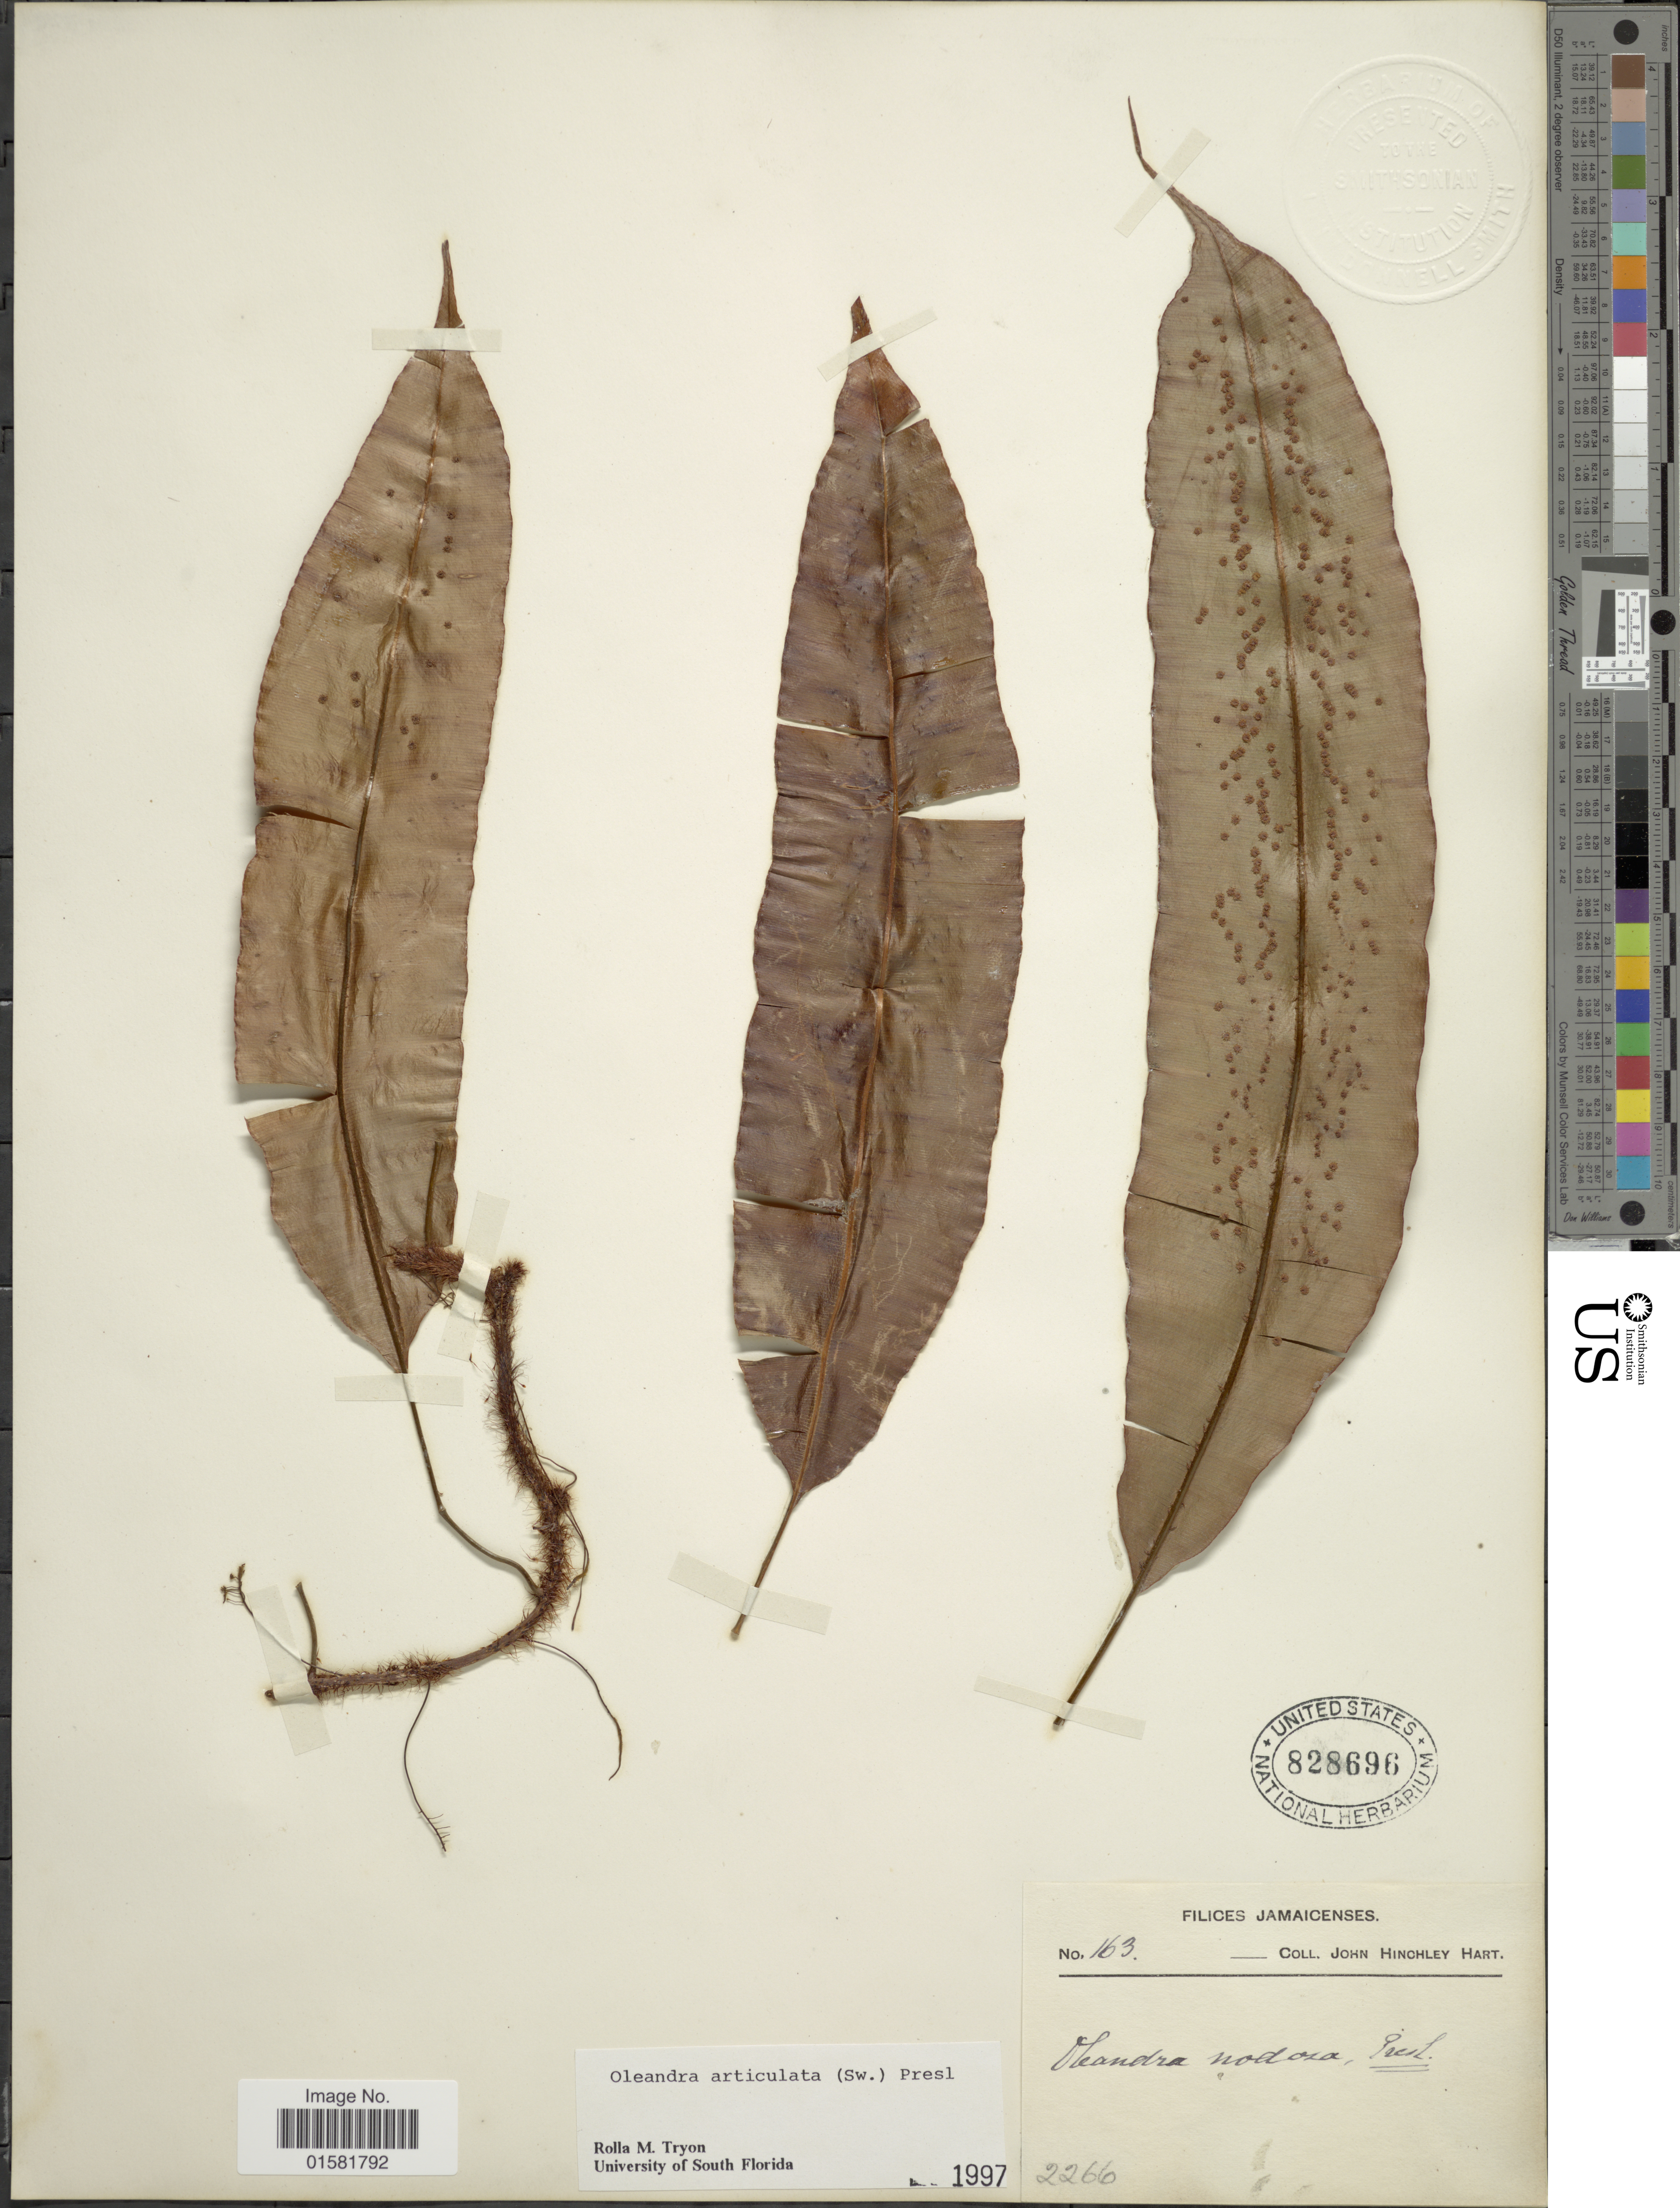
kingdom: Plantae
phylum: Tracheophyta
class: Polypodiopsida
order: Polypodiales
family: Oleandraceae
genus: Oleandra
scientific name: Oleandra articulata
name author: (Sw.) C. Presl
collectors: J. H. Hart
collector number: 163/2266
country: Jamaica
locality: Jamaicenses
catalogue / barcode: US 828696